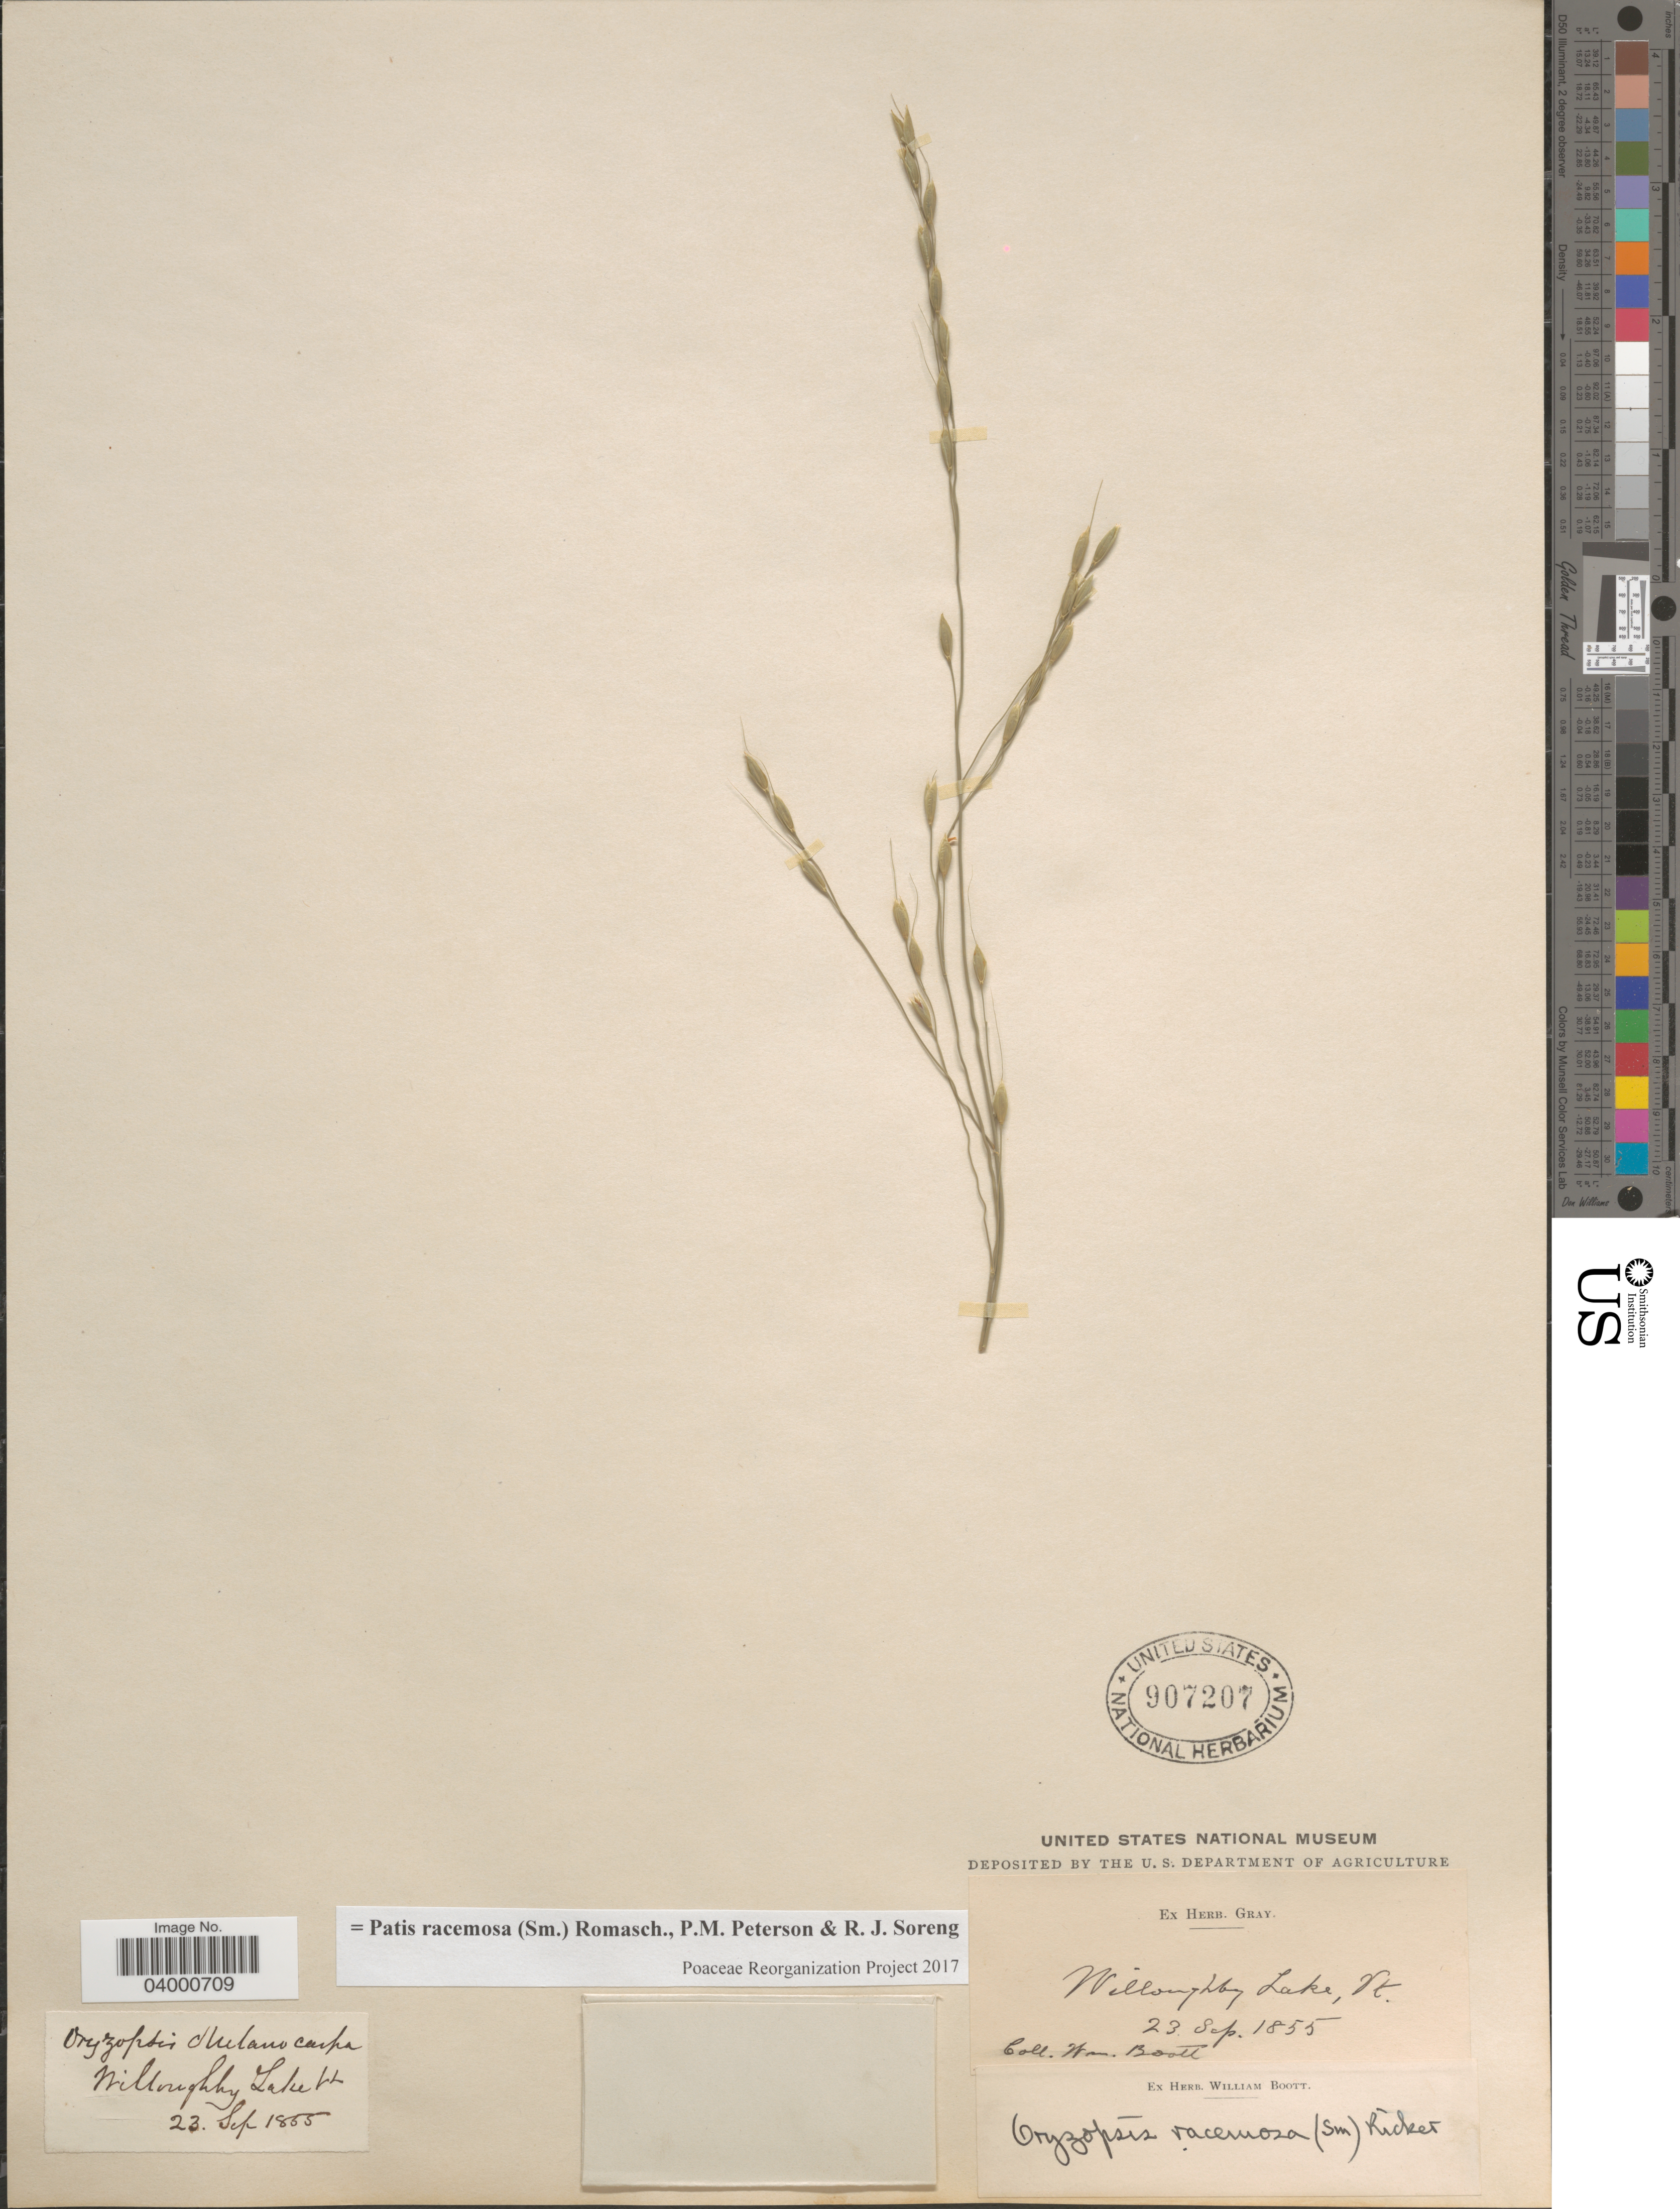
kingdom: Plantae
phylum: Tracheophyta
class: Liliopsida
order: Poales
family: Poaceae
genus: Patis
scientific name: Patis racemosa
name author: (Sm.) Romasch. et al.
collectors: W. Boott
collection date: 1855-09-23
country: United States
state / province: Vermont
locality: Willoughby Lake.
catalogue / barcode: US 907207